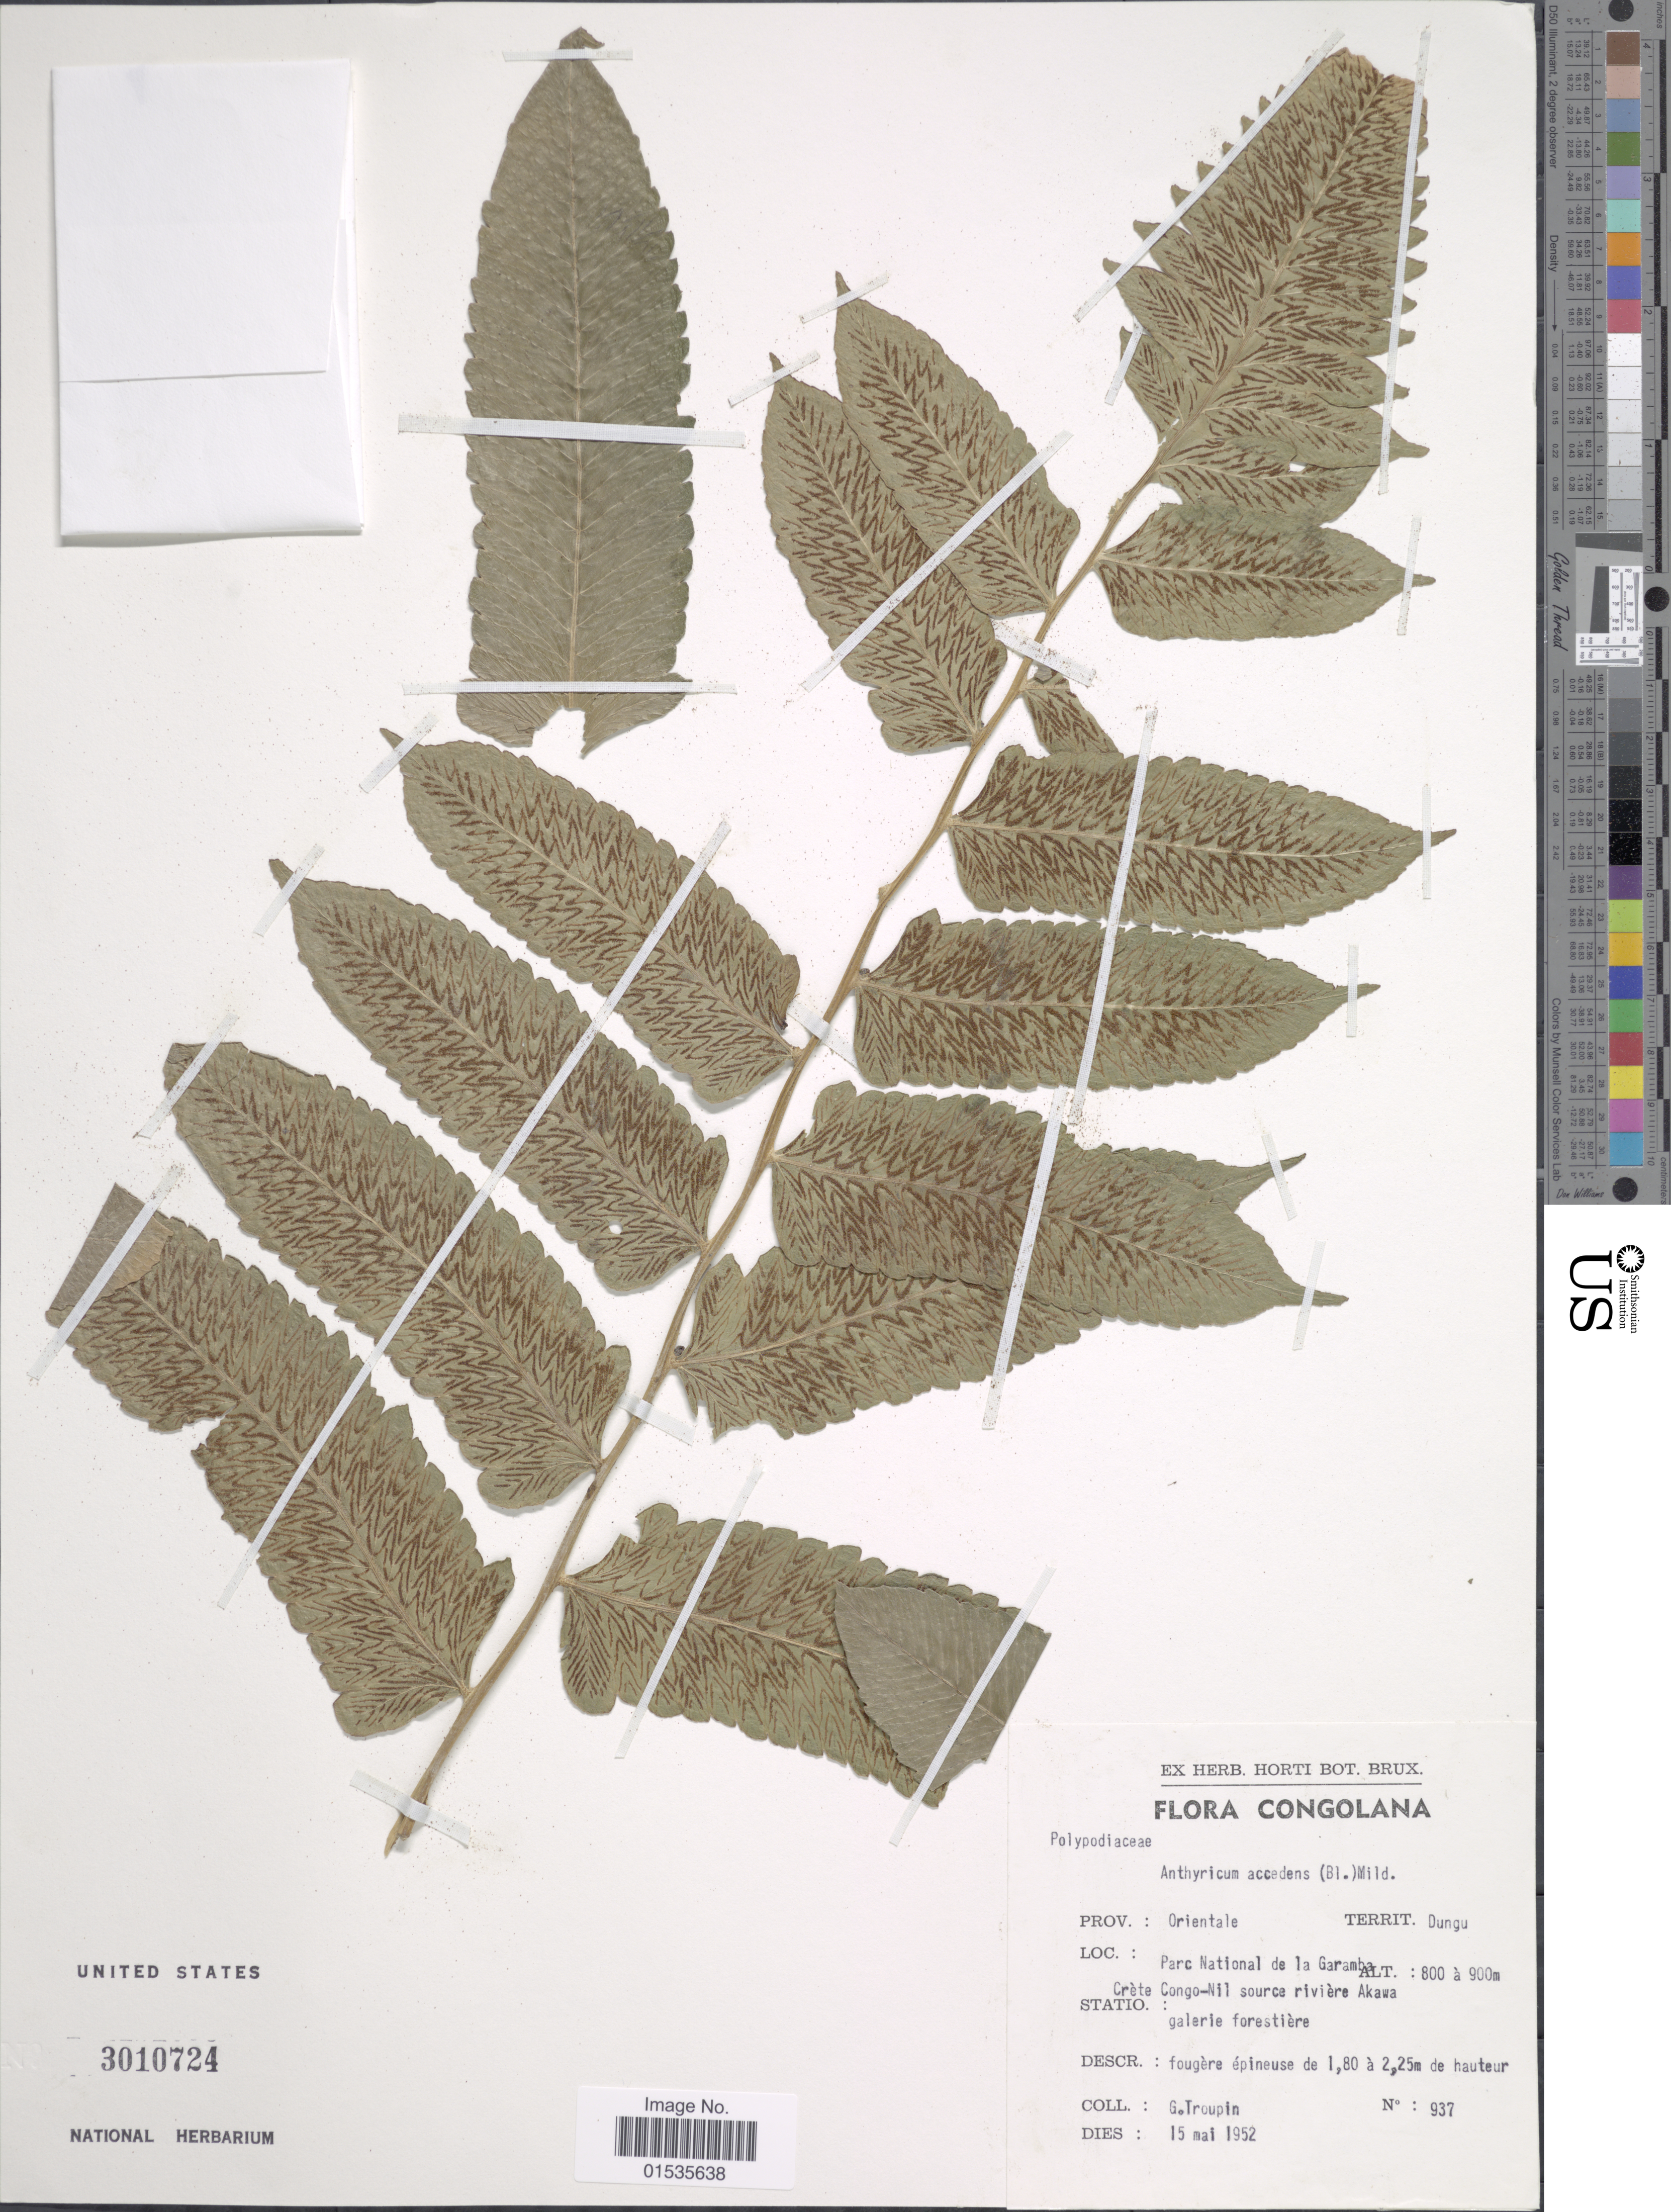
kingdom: Plantae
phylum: Tracheophyta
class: Polypodiopsida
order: Polypodiales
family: Athyriaceae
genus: Diplazium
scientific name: Diplazium proliferum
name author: (Lam.) Thouars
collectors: G. Iroupin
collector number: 937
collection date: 1952-05-15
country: Congo, Democratic Republic of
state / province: Haut-Uele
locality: Congolana, Prov.: Orientale, Territ. Dungu. Parc National de la Garamba, Crete Cong-Nil riviere Akawa.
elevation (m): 800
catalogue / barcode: US 3010724